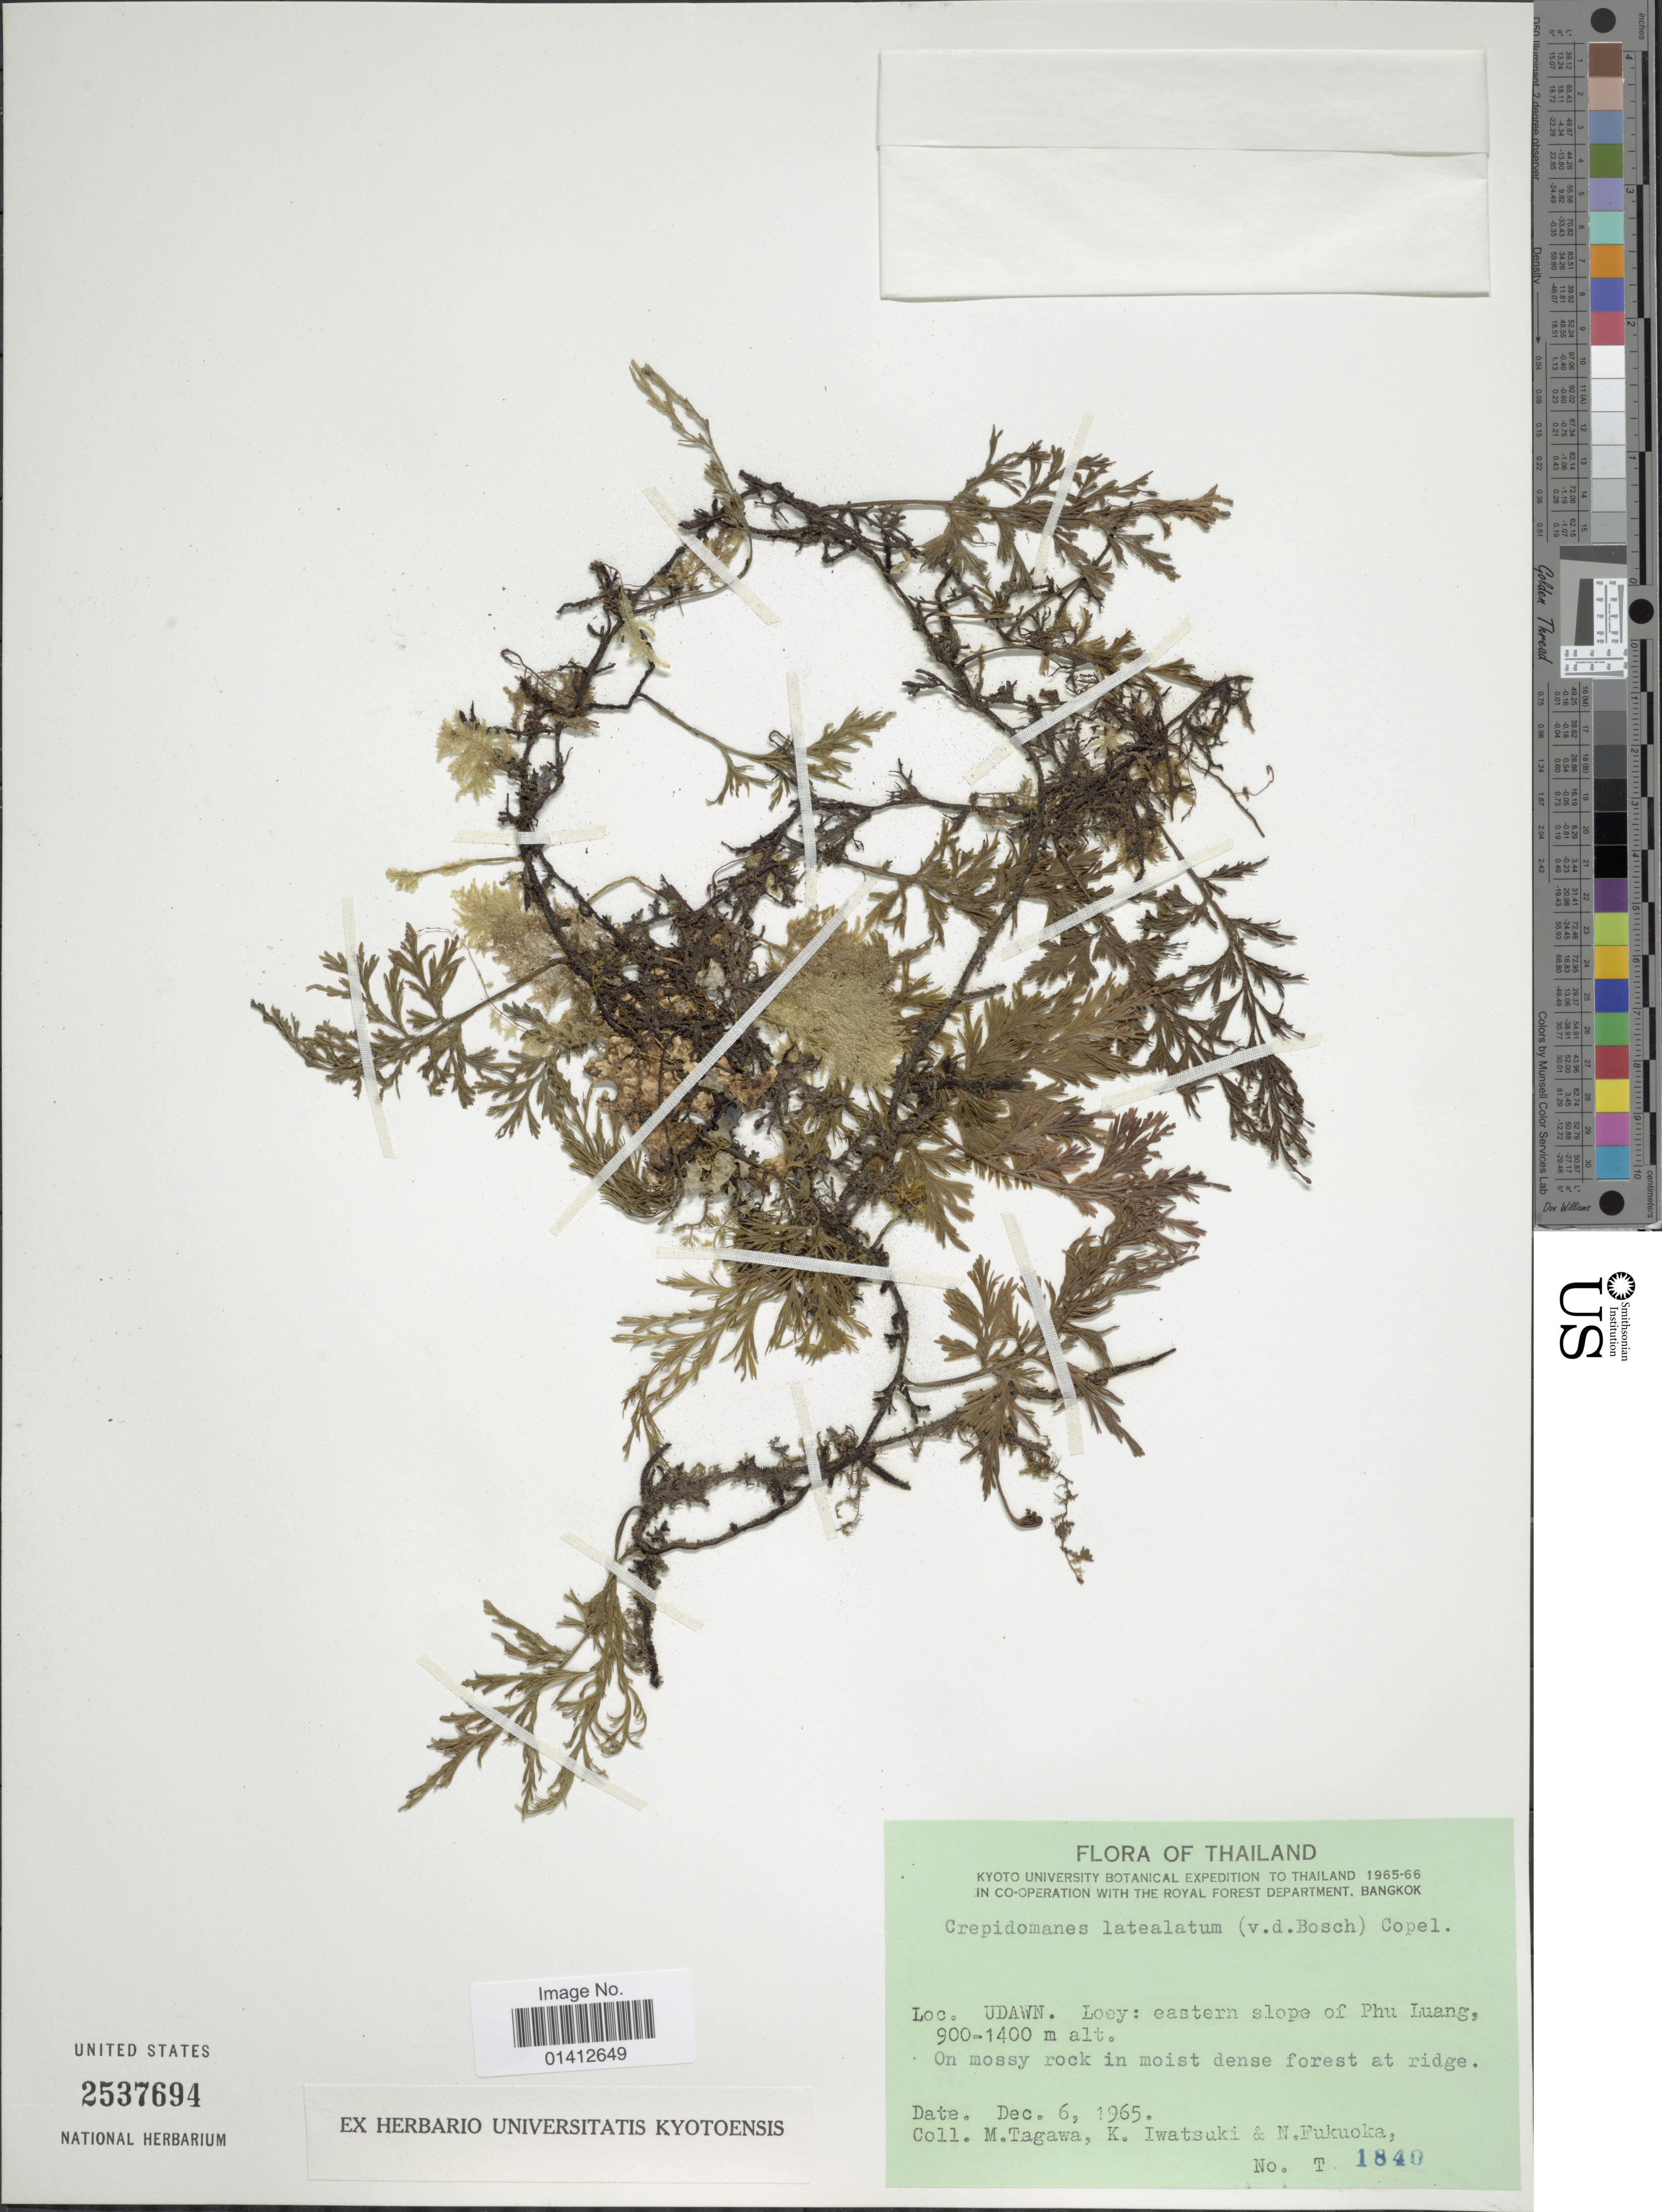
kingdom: Plantae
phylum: Tracheophyta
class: Polypodiopsida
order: Hymenophyllales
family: Hymenophyllaceae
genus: Crepidomanes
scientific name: Crepidomanes latealatum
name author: (Bosch) Copel.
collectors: M. Tagawa, K. Iwatsuki & N. Fukuoka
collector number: T 1840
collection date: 1965-12-06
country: Thailand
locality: Udawn. Loey: eastern slope of Phu Luang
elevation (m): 900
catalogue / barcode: US 2537694